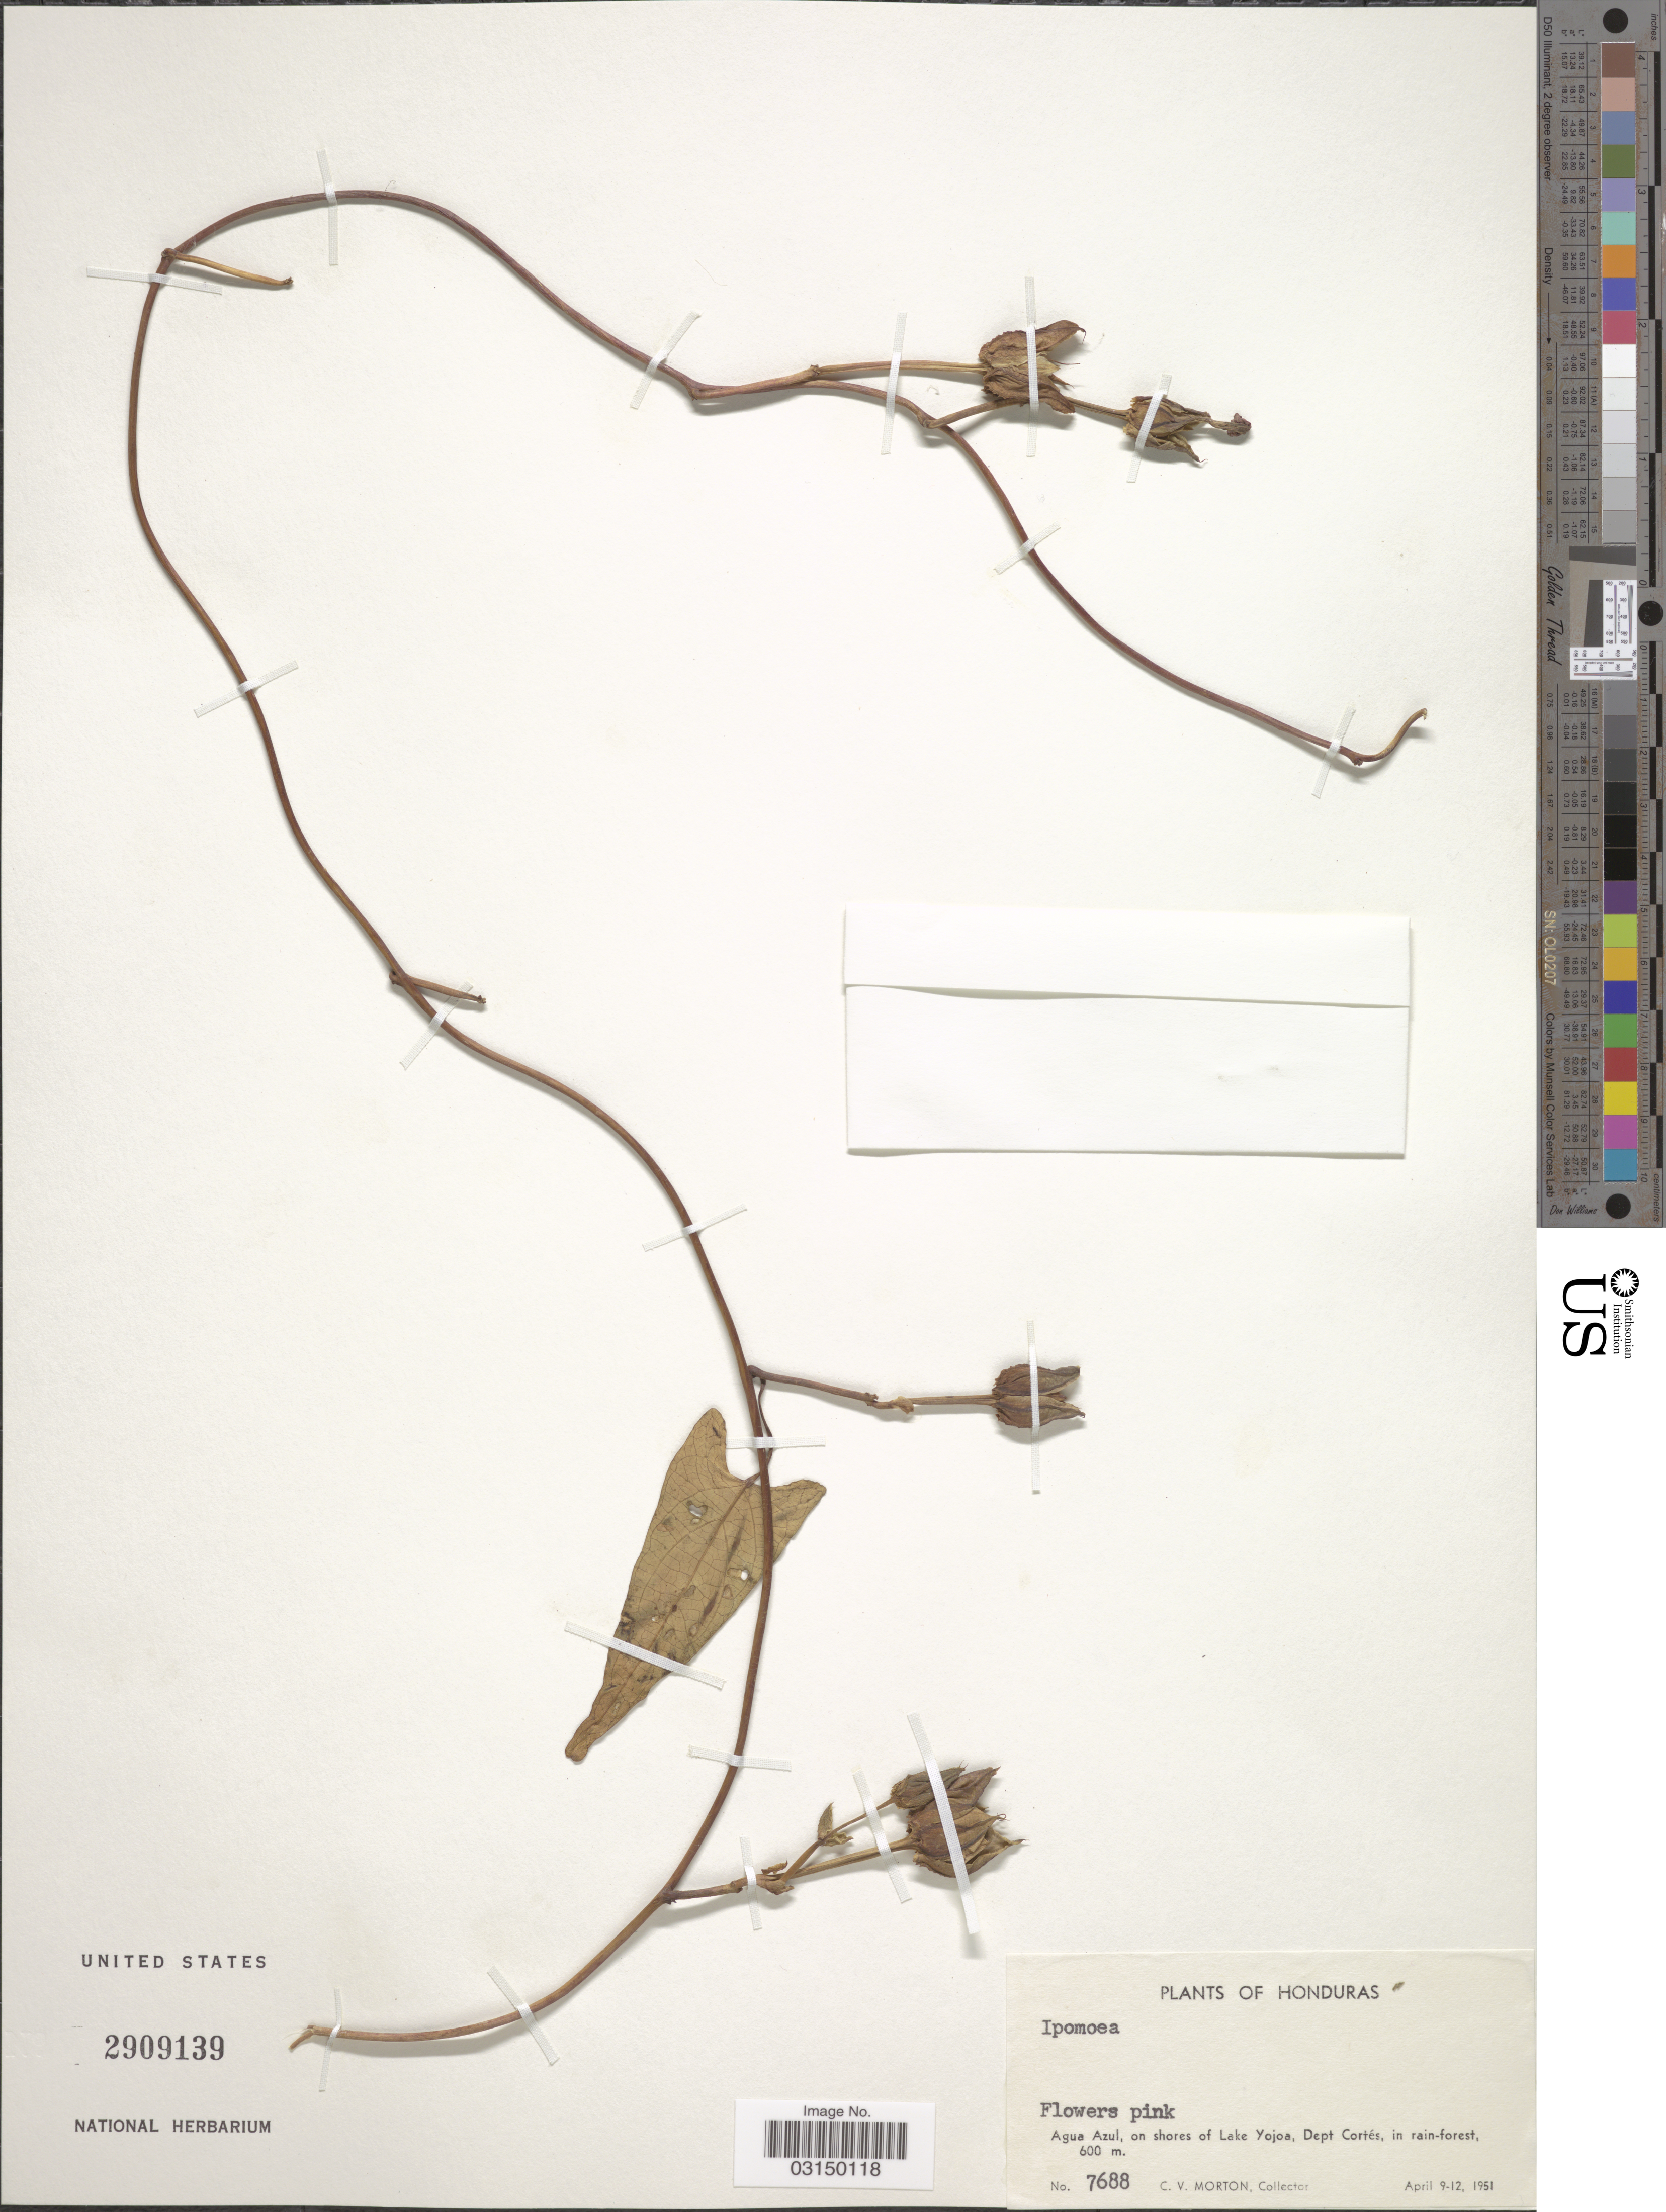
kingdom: Plantae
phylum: Tracheophyta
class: Magnoliopsida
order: Solanales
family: Convolvulaceae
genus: Ipomoea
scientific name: Ipomoea fimbriosepala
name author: Choisy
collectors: C. V. Morton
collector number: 7688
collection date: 1951-04-09/1951-04-12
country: Honduras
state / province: Cortés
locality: Agua Azul, on shores of Lake Yojoa, Dept. Cortés.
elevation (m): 600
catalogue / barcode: US 2909139